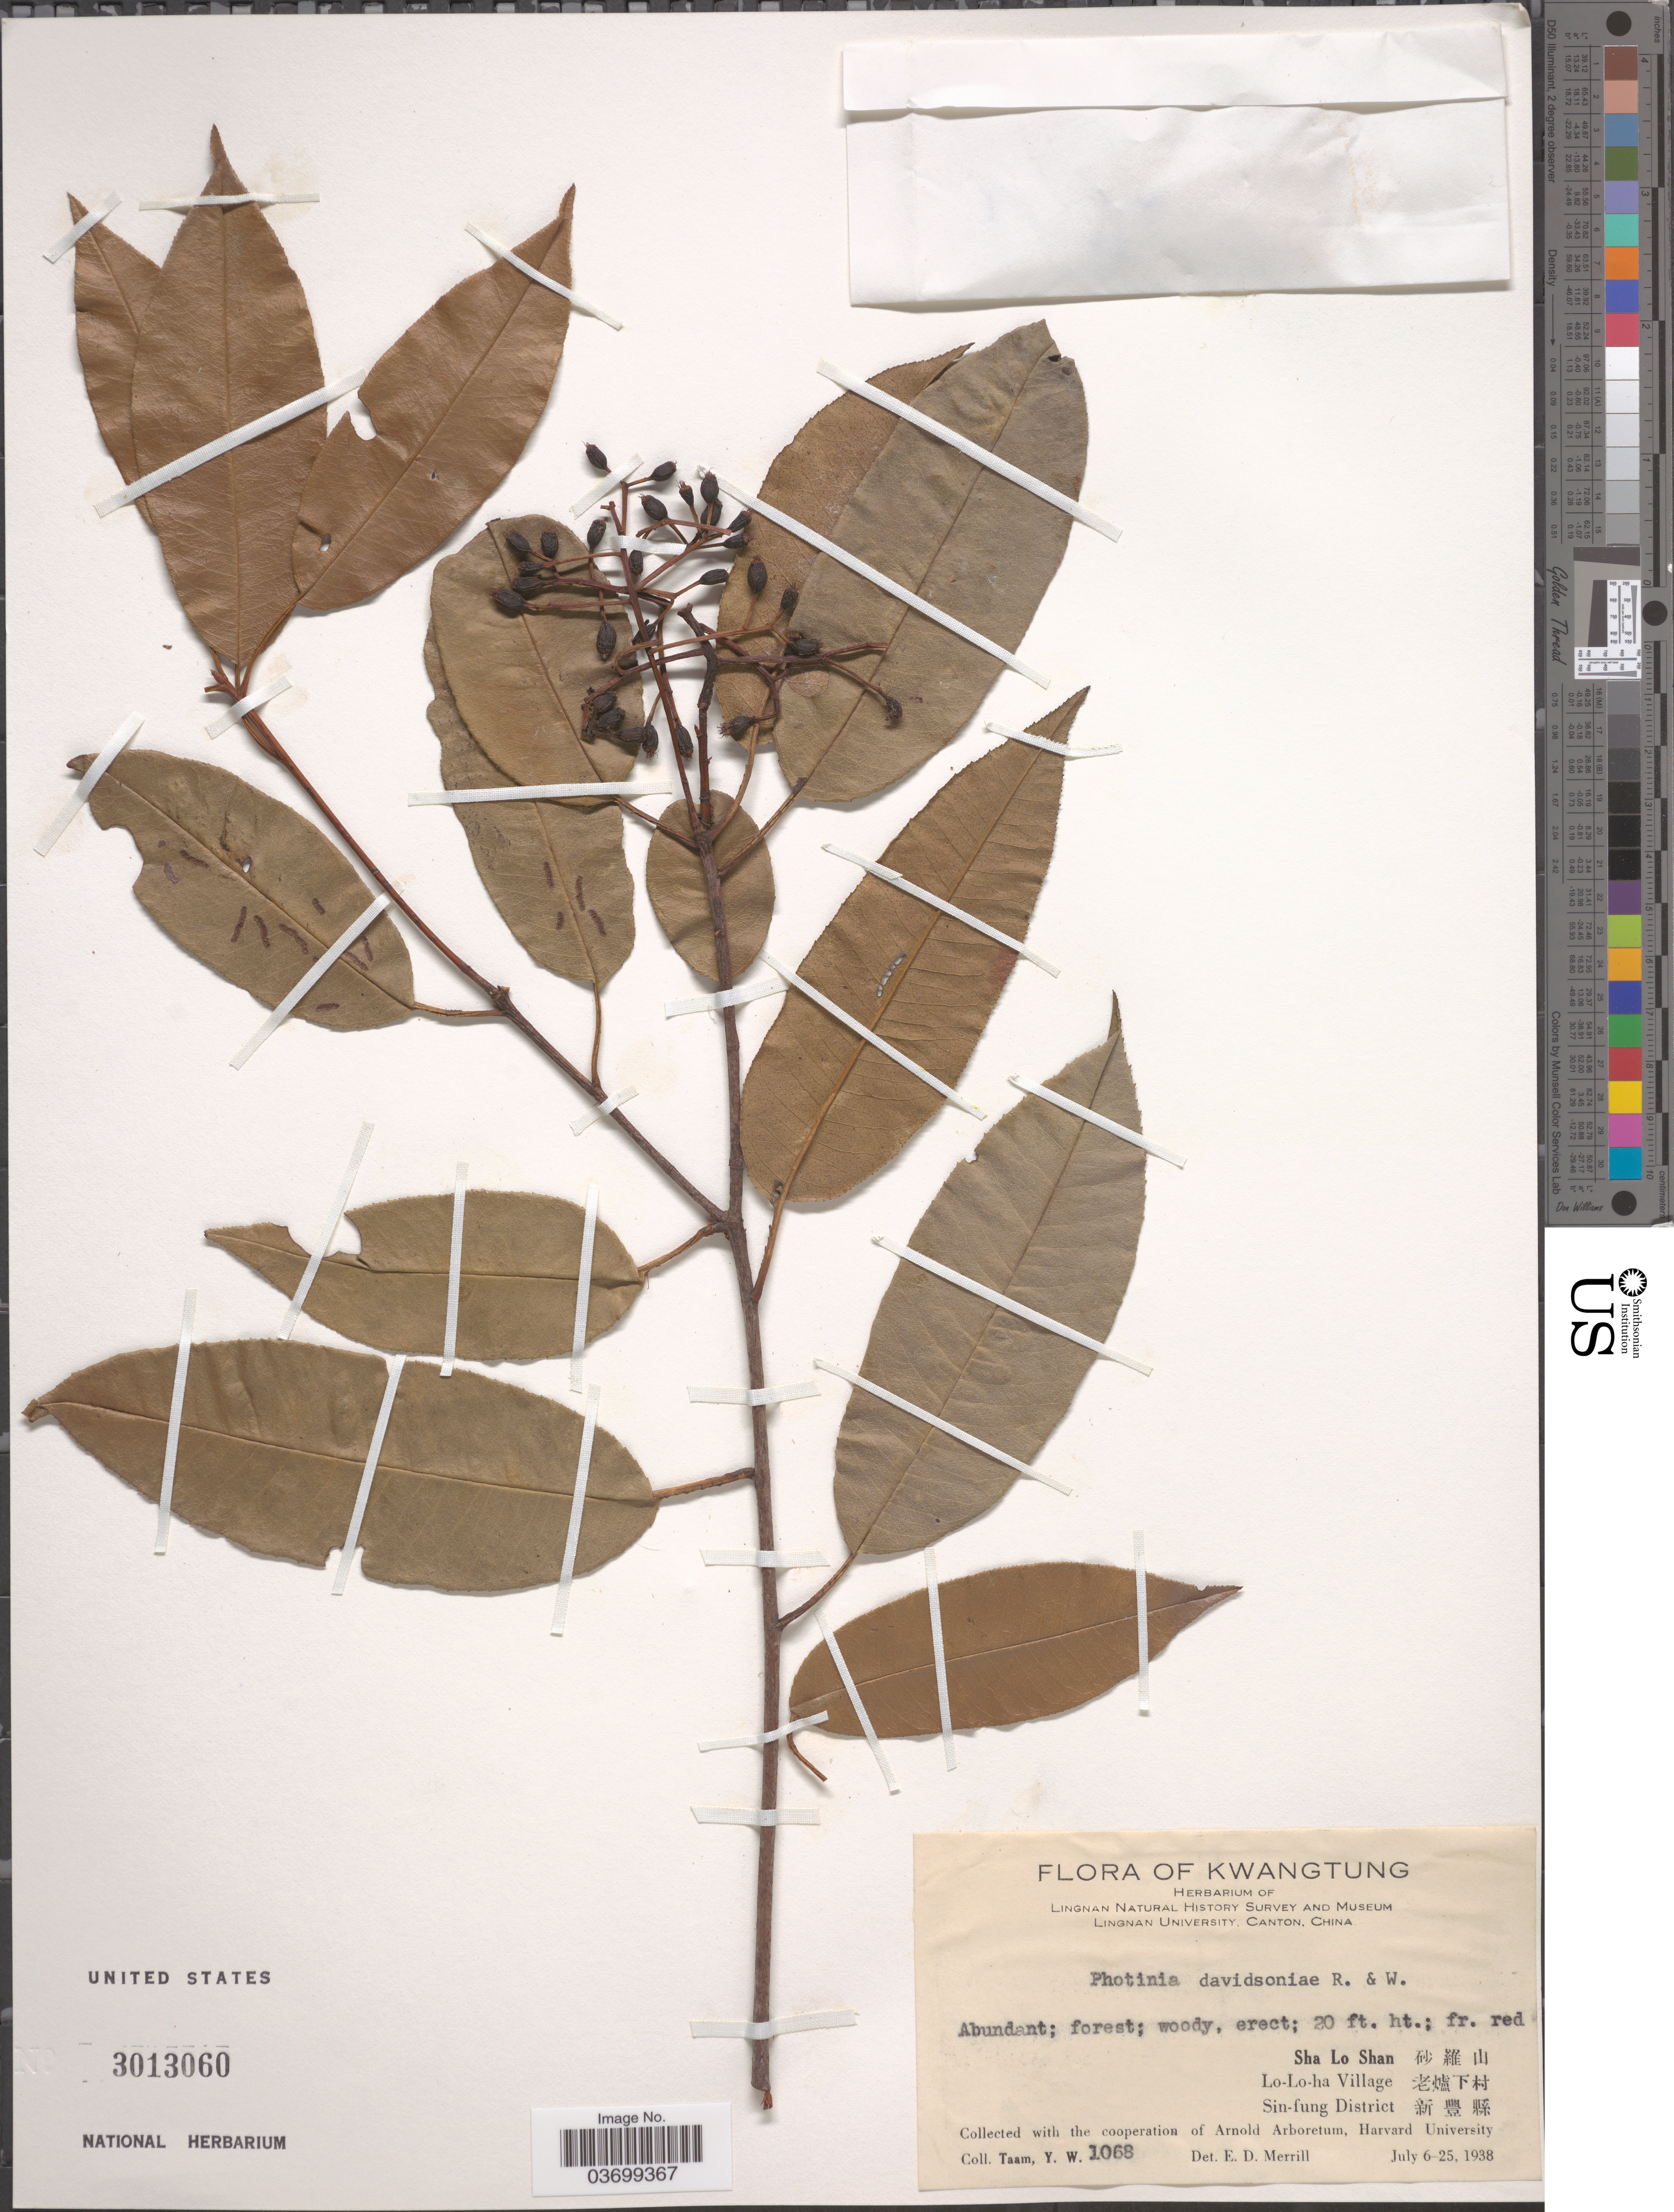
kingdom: Plantae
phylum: Tracheophyta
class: Magnoliopsida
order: Rosales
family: Rosaceae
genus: Photinia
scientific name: Photinia davidsoniae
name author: Rehder & E.H. Wilson in Sarg.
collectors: Y. W. Taam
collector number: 1068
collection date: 1938-07-06/1938-07-25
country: China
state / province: Guangdong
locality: Kwangtung. Sha Lo Shan X. Lo-Lo-ha Village X. Sin-fung District X.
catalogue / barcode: US 3013060